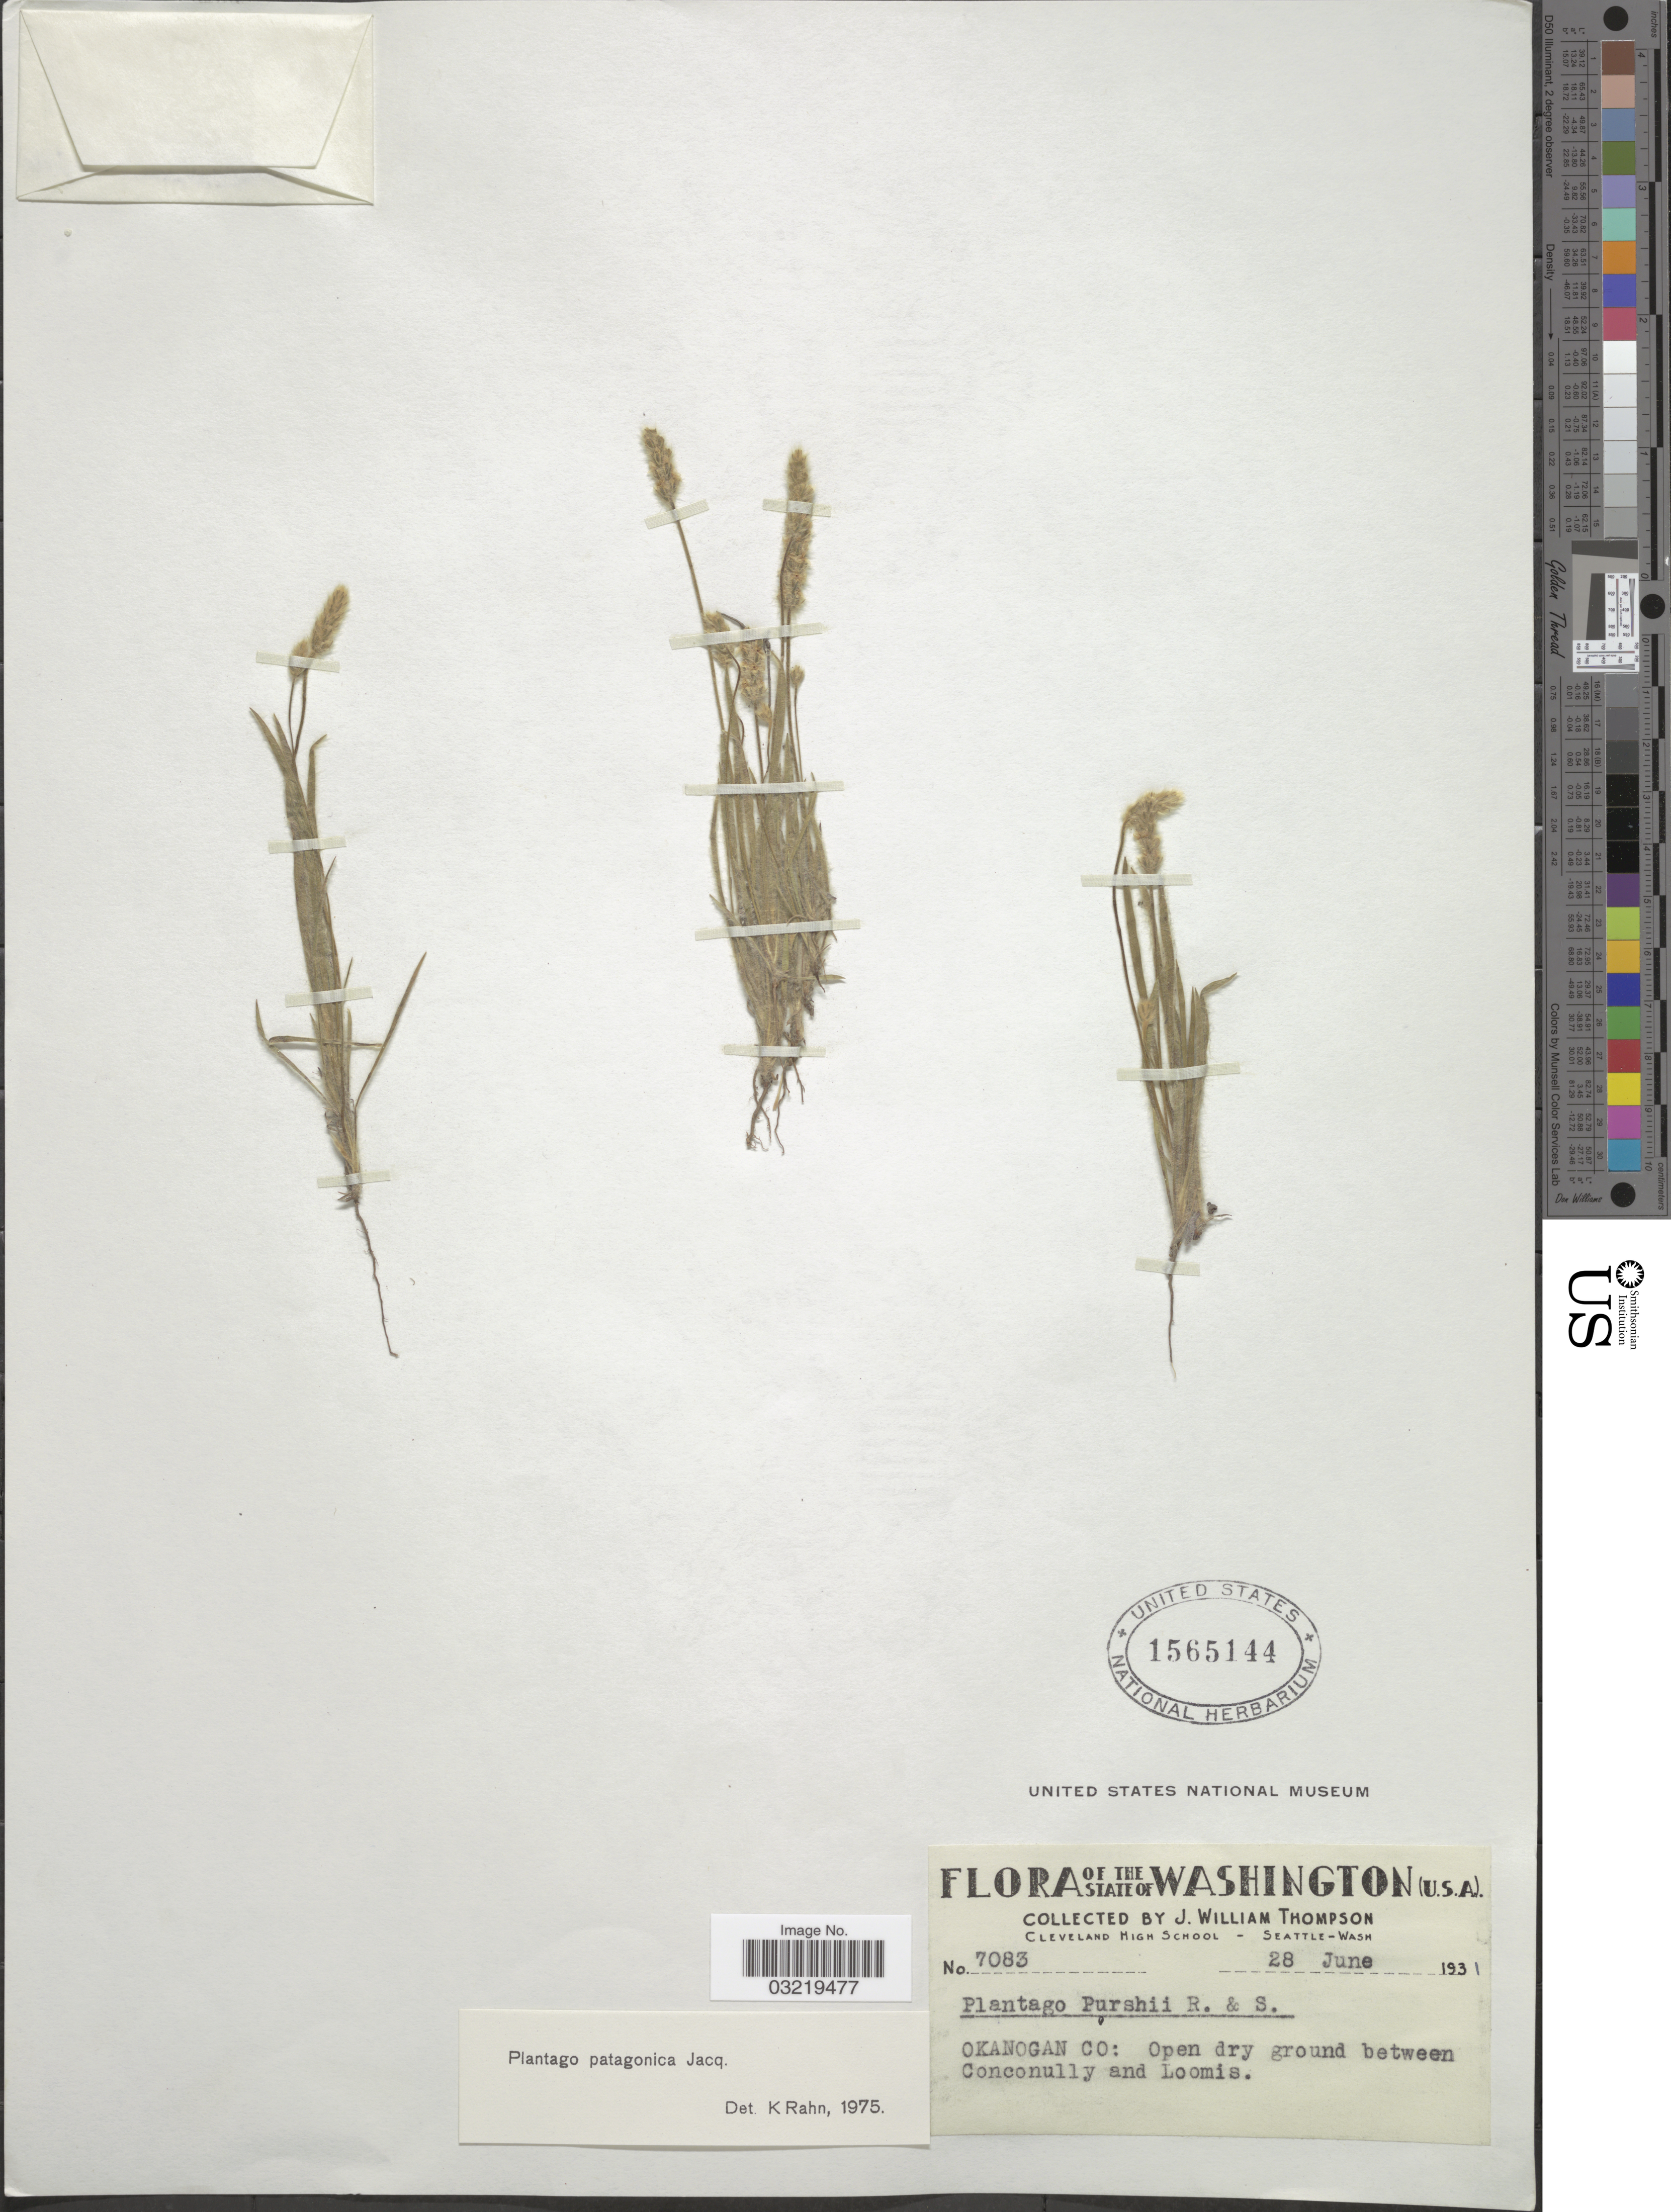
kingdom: Plantae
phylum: Tracheophyta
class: Magnoliopsida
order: Lamiales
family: Plantaginaceae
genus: Plantago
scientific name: Plantago patagonica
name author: Jacq.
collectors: J. W. Thompson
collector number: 7083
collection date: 1931-06-28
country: United States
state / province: Washington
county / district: Okanogan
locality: Okanogan Co: Open dry ground between Conconully and Loomis.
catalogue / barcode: US 1565144